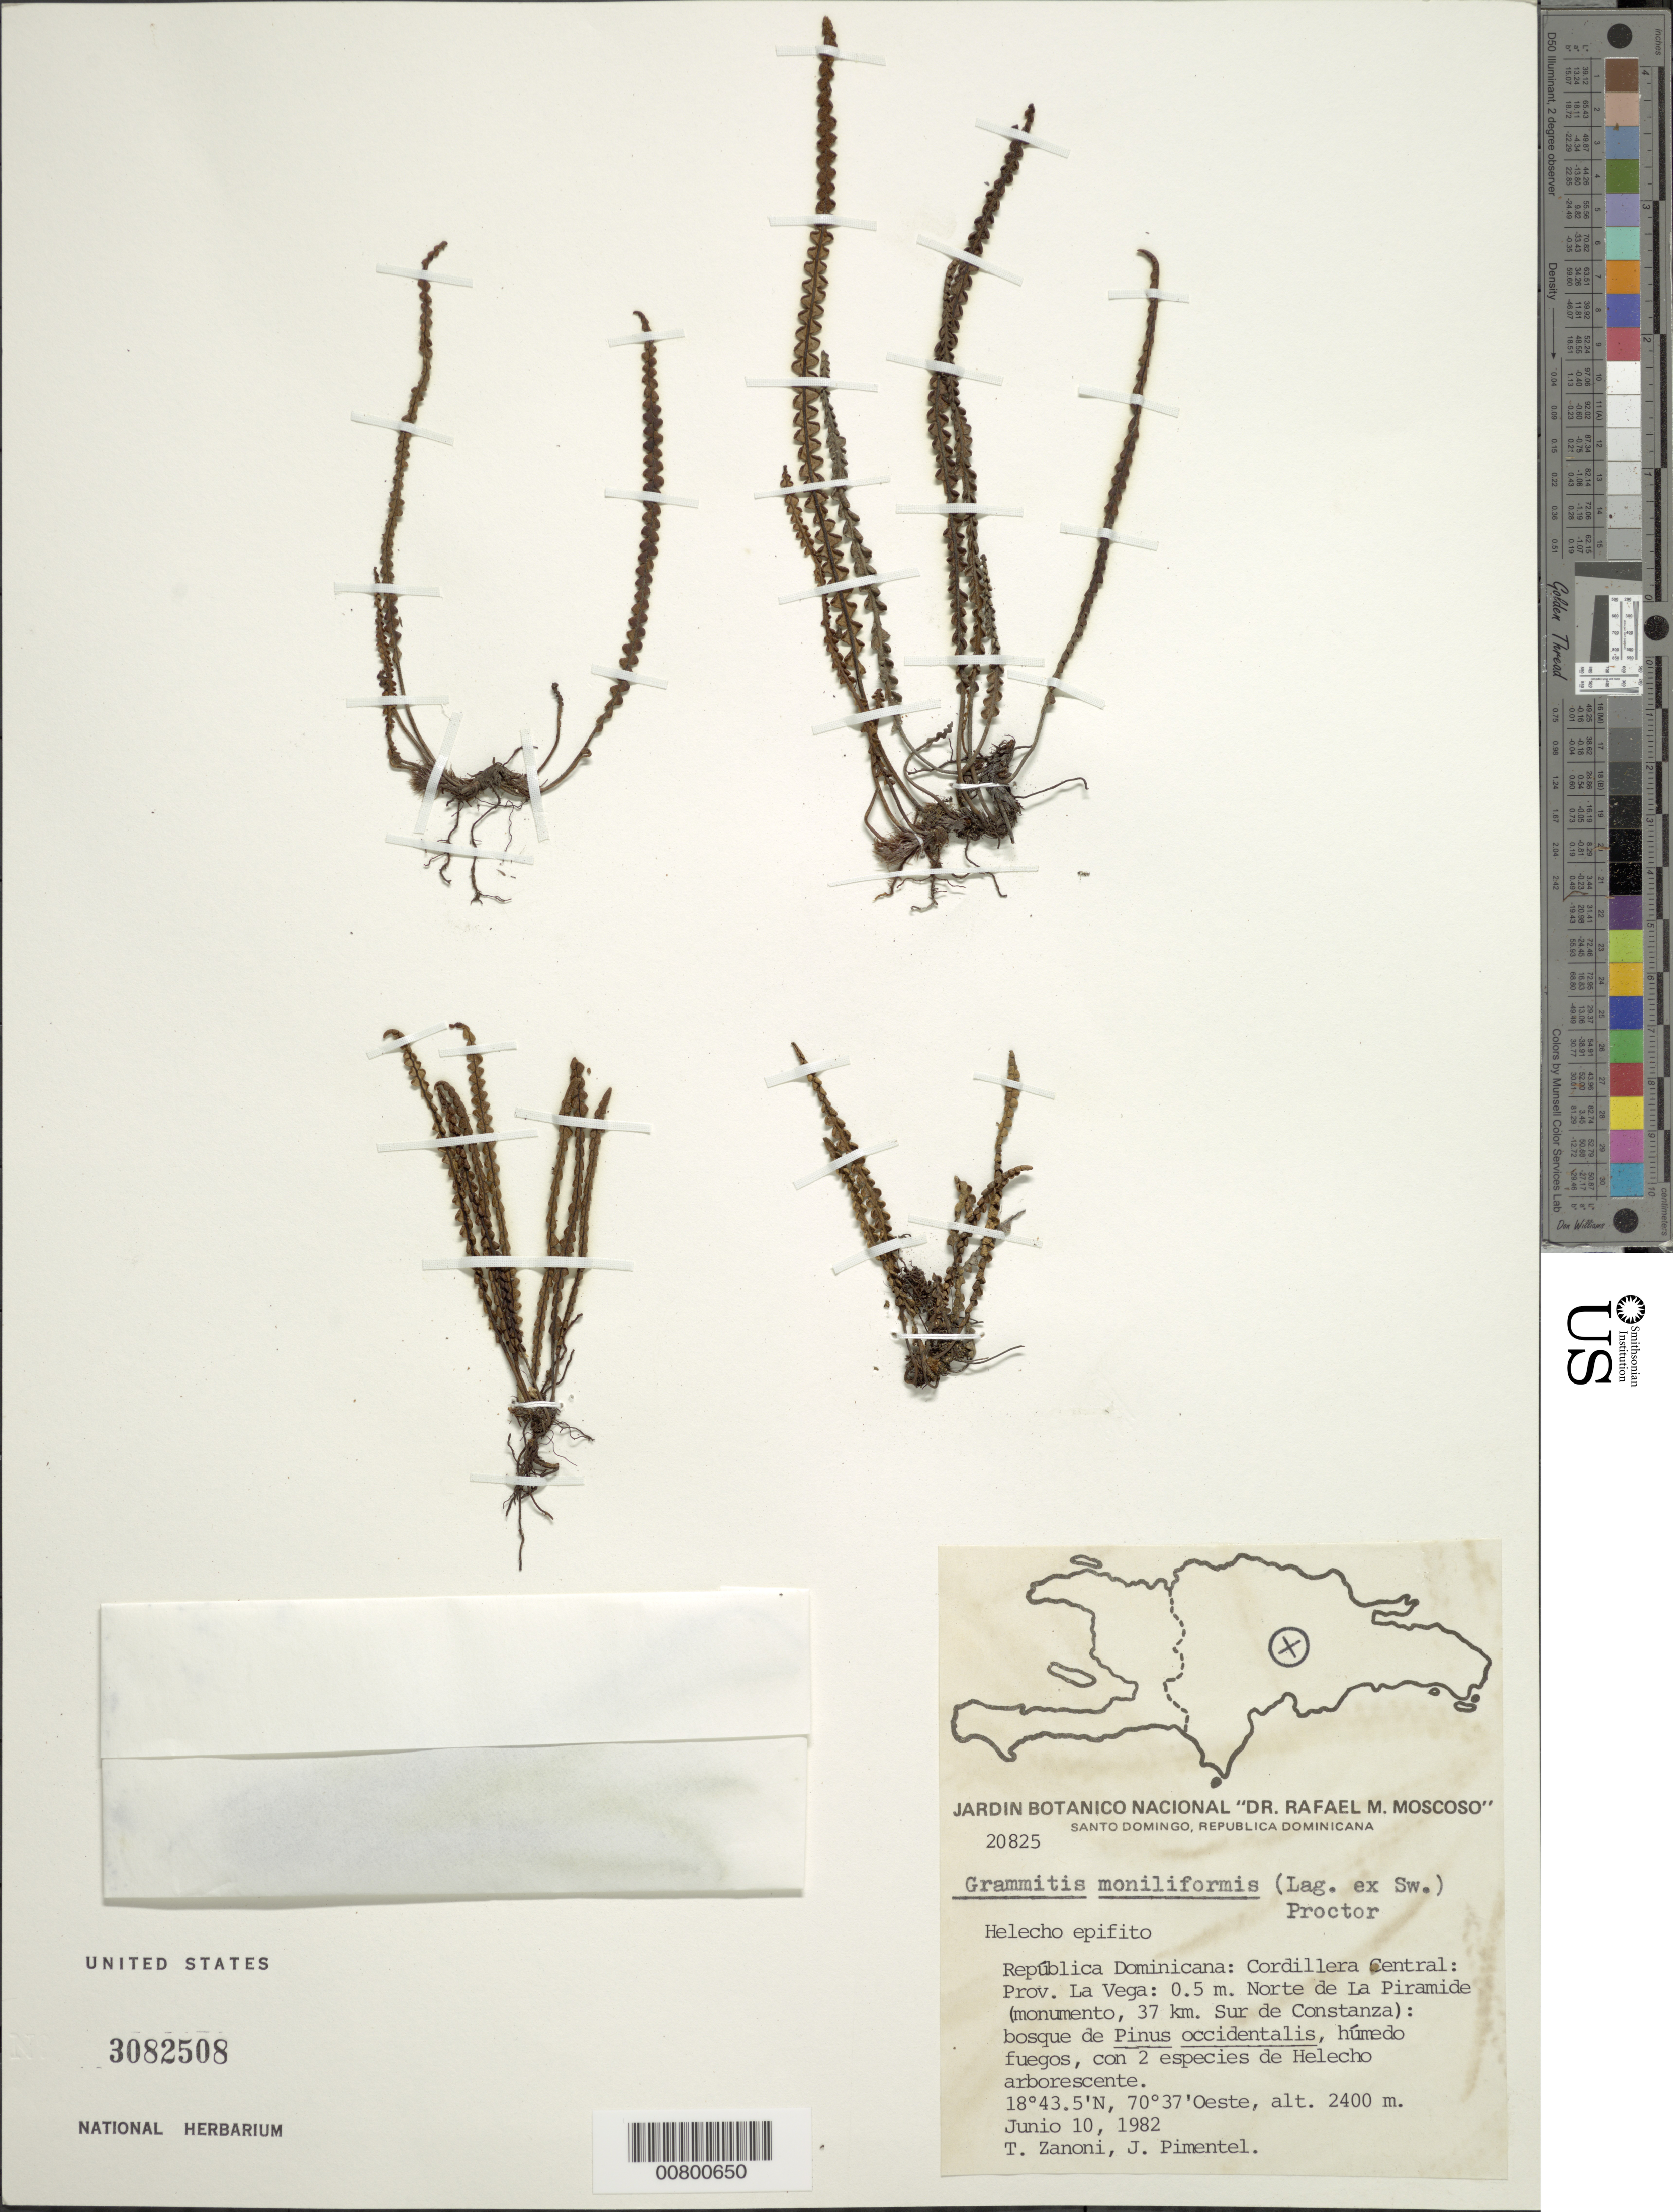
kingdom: Plantae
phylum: Tracheophyta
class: Polypodiopsida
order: Polypodiales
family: Polypodiaceae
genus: Melpomene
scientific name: Melpomene moniliformis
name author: (Lag. ex Sw.) A.R. Sm. & R.C. Moran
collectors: T. A. Zanoni & J. Pimentel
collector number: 20825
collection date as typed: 10 Jun 1982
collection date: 1982-06-10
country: Dominican Republic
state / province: La Vega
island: Hispaniola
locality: Cordillera Central, 0.5 m N de La Piramide (monumento, 37 km S de Constanza)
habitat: Bosque de Pinus occidentalis, humedo fuegos, con 2 especies de helecho arborescente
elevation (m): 2400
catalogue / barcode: US 3082508